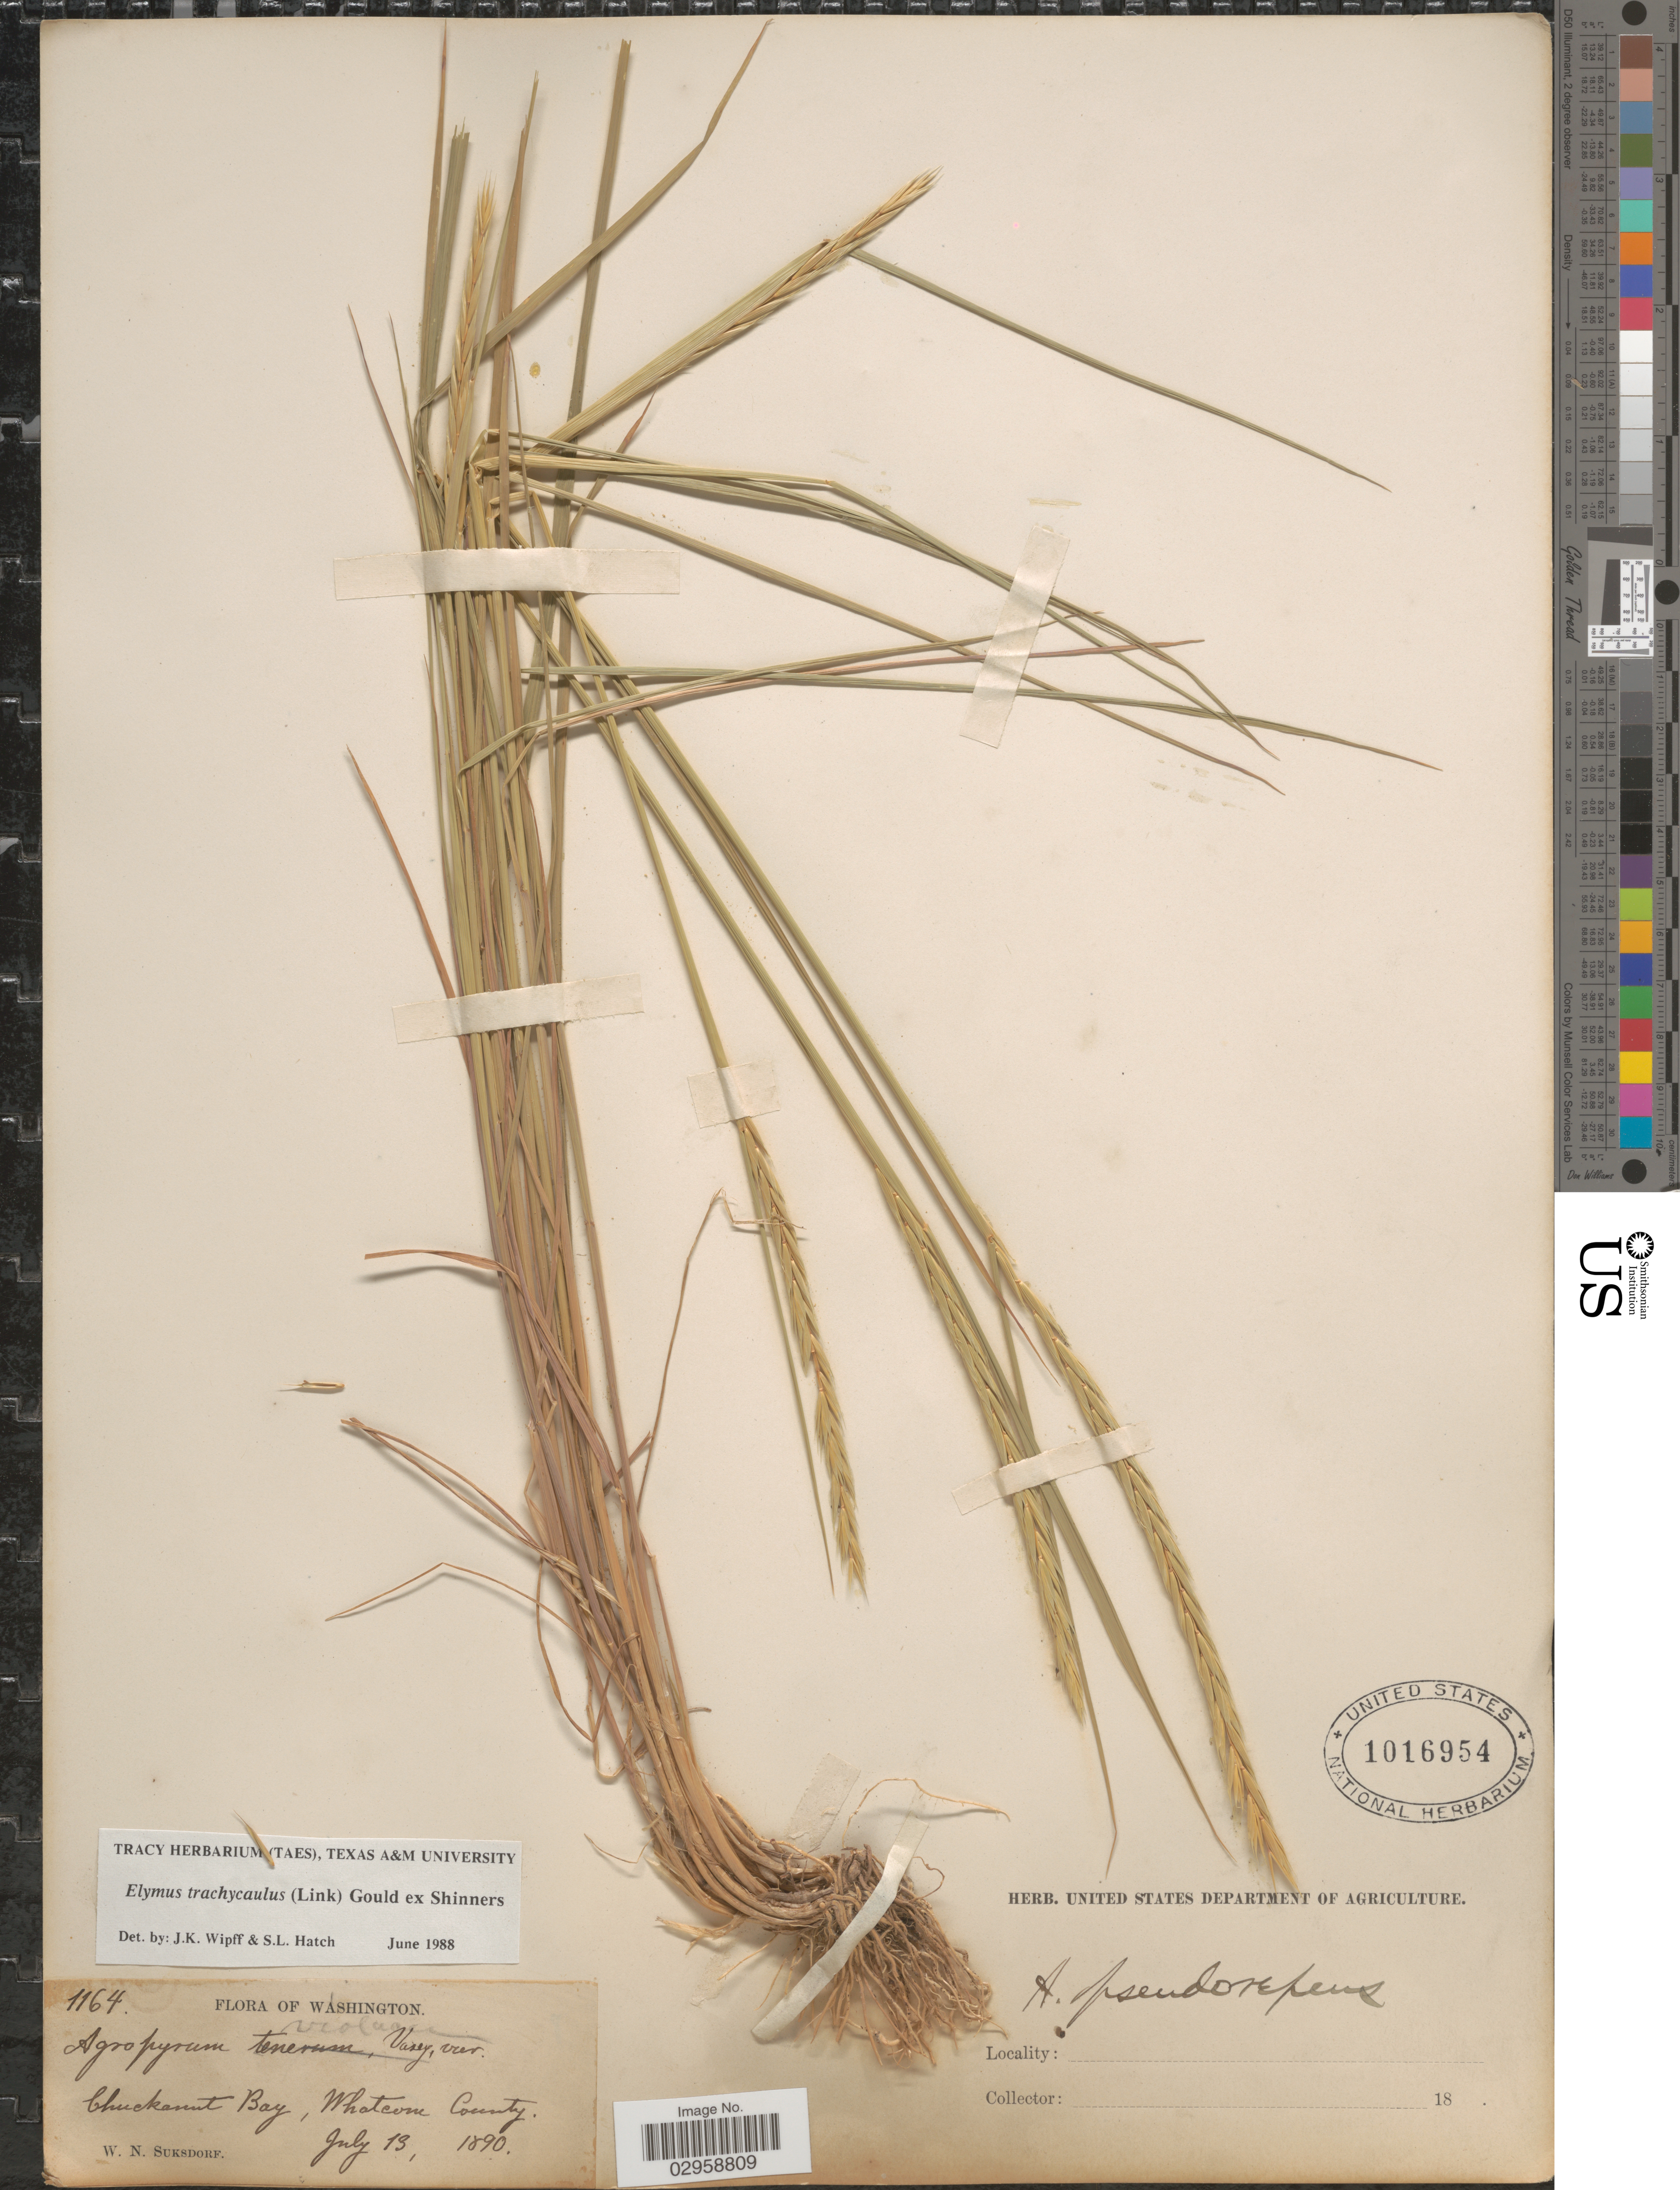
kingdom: Plantae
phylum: Tracheophyta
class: Liliopsida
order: Poales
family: Poaceae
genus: Elymus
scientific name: Elymus trachycaulus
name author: (Link) Gould ex Shinners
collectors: W. N. Suksdorf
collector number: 1164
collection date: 1890-07-13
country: United States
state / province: Washington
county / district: Whatcom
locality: Chuckanut Bay, Whatcom County.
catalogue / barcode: US 1016954